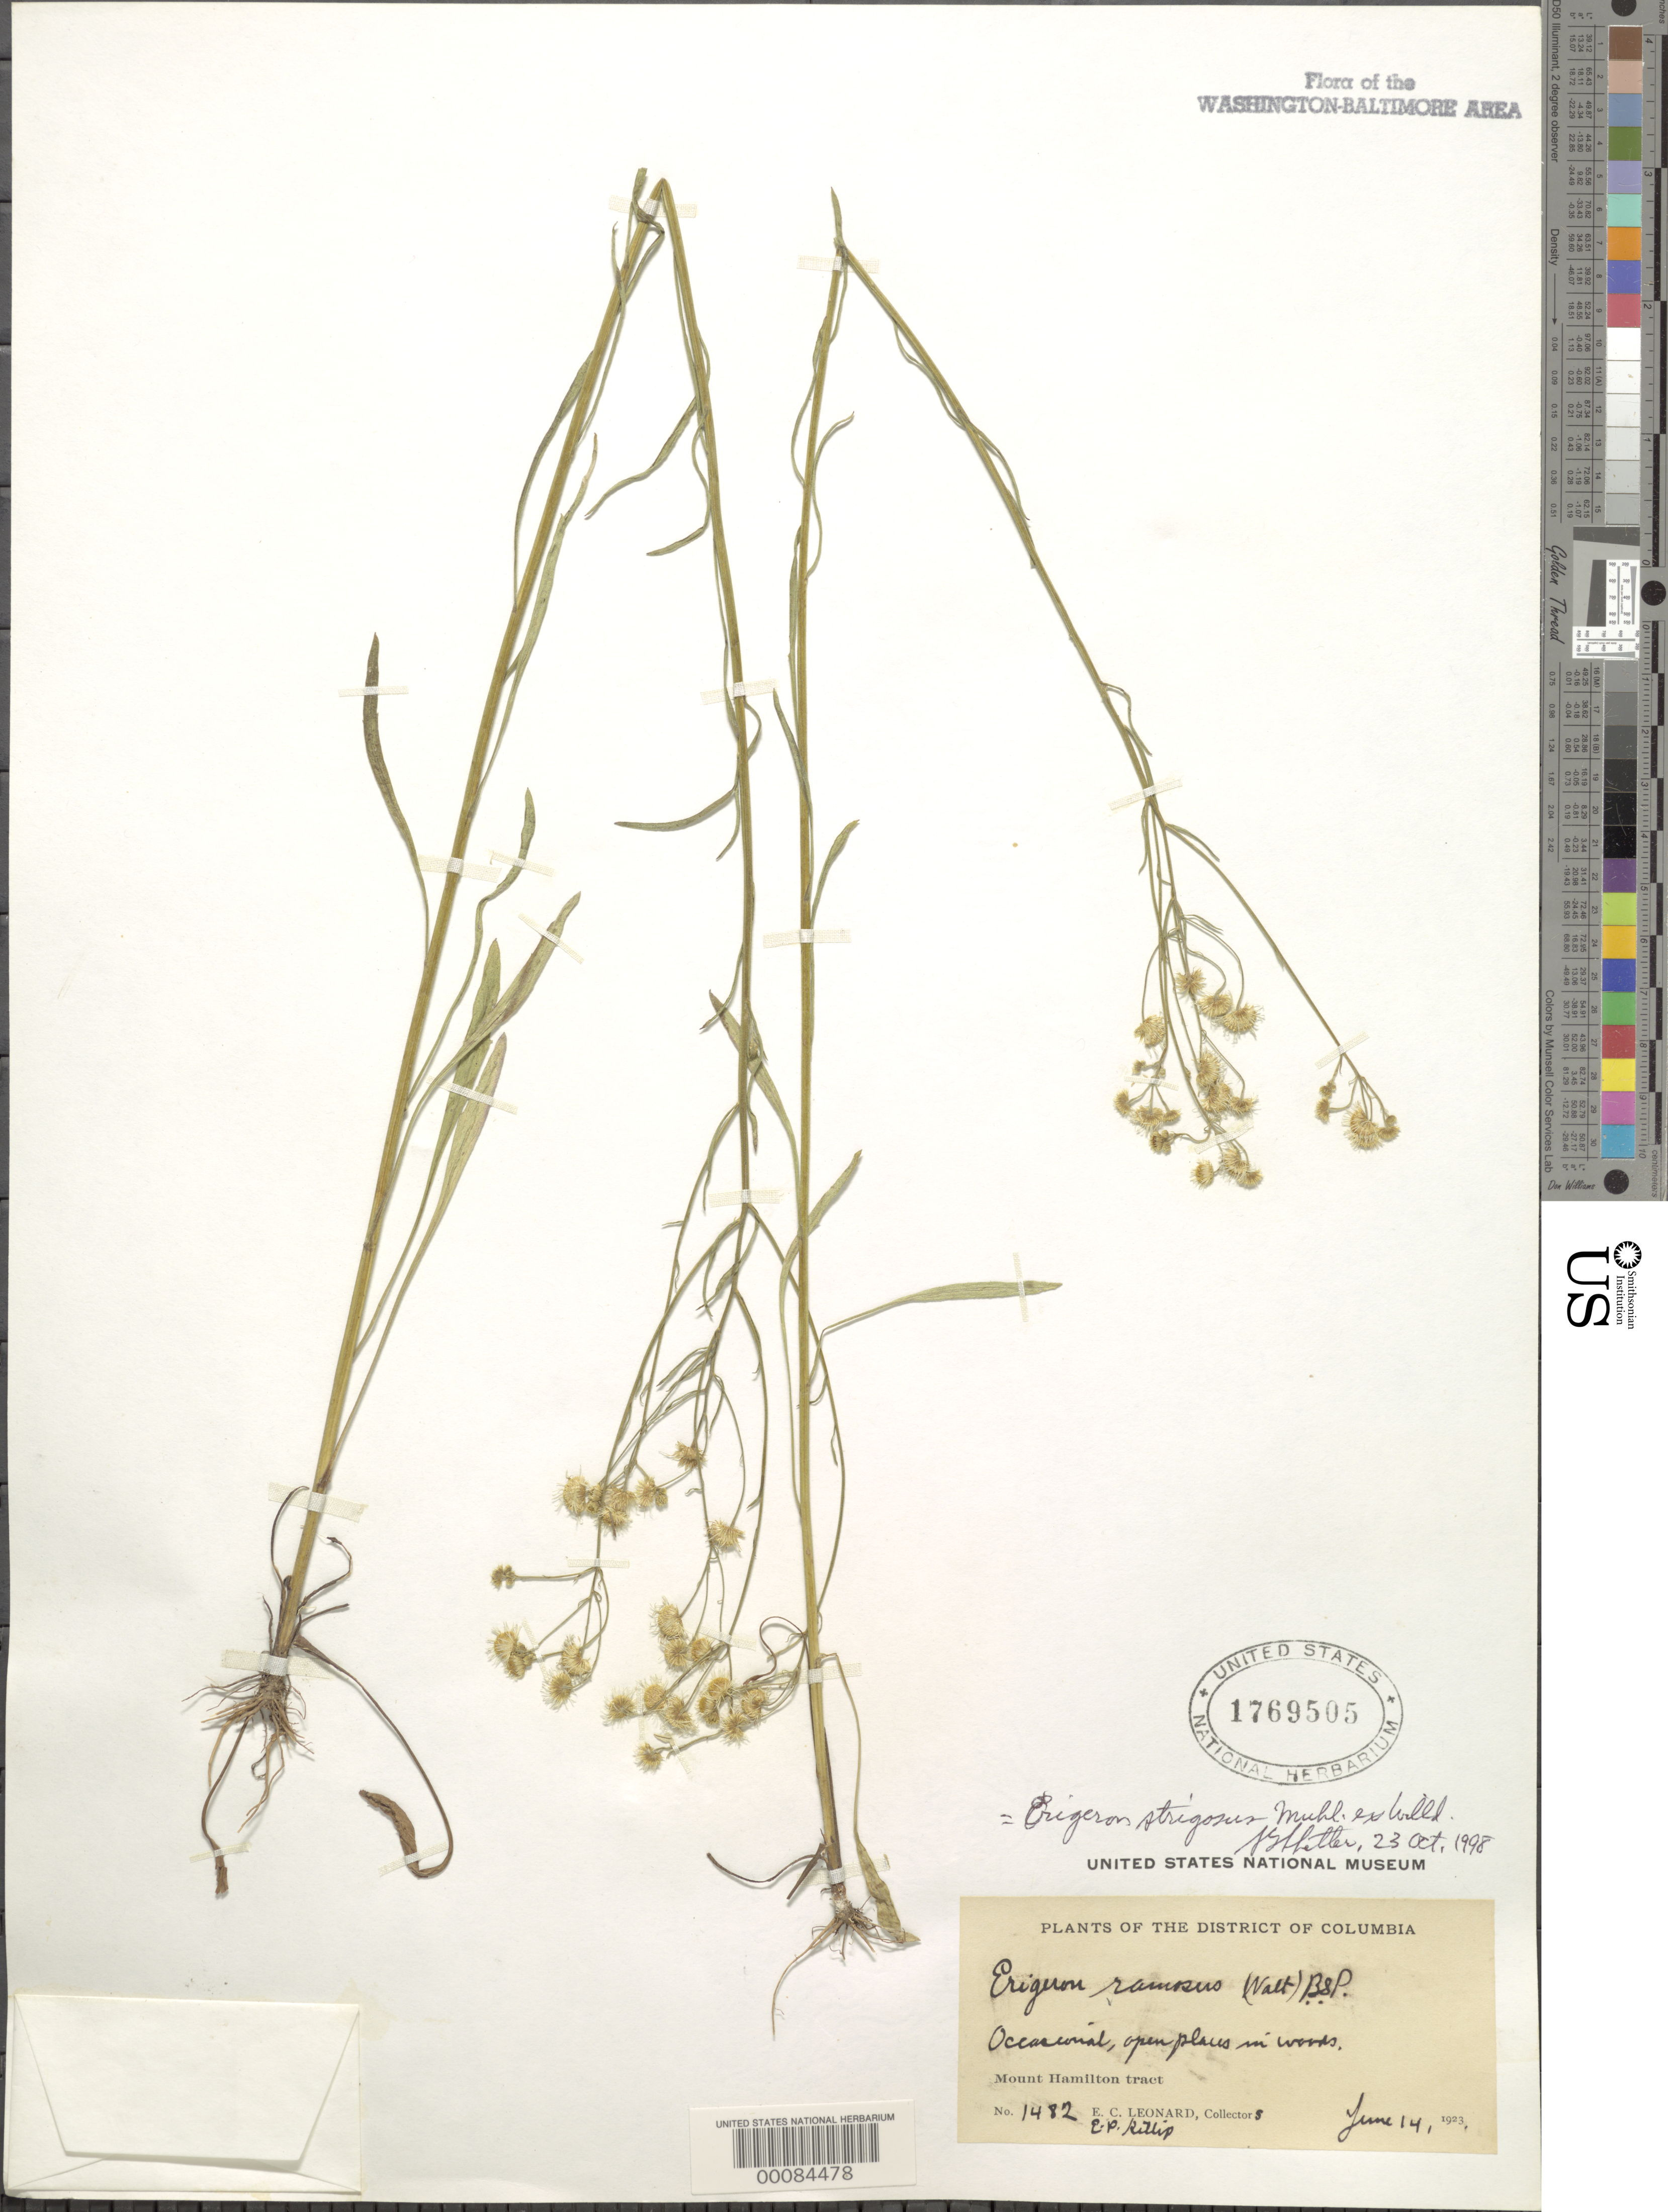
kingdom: Plantae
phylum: Tracheophyta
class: Magnoliopsida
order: Asterales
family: Asteraceae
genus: Erigeron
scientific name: Erigeron strigosus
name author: Muhl. ex Willd.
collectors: E. C. Leonard & E. P. Killip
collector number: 1482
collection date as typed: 14 Jun 1923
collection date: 1923-06-14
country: United States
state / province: District of Columbia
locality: Mount Hamilton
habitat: Open place in woods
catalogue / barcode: US 1769505